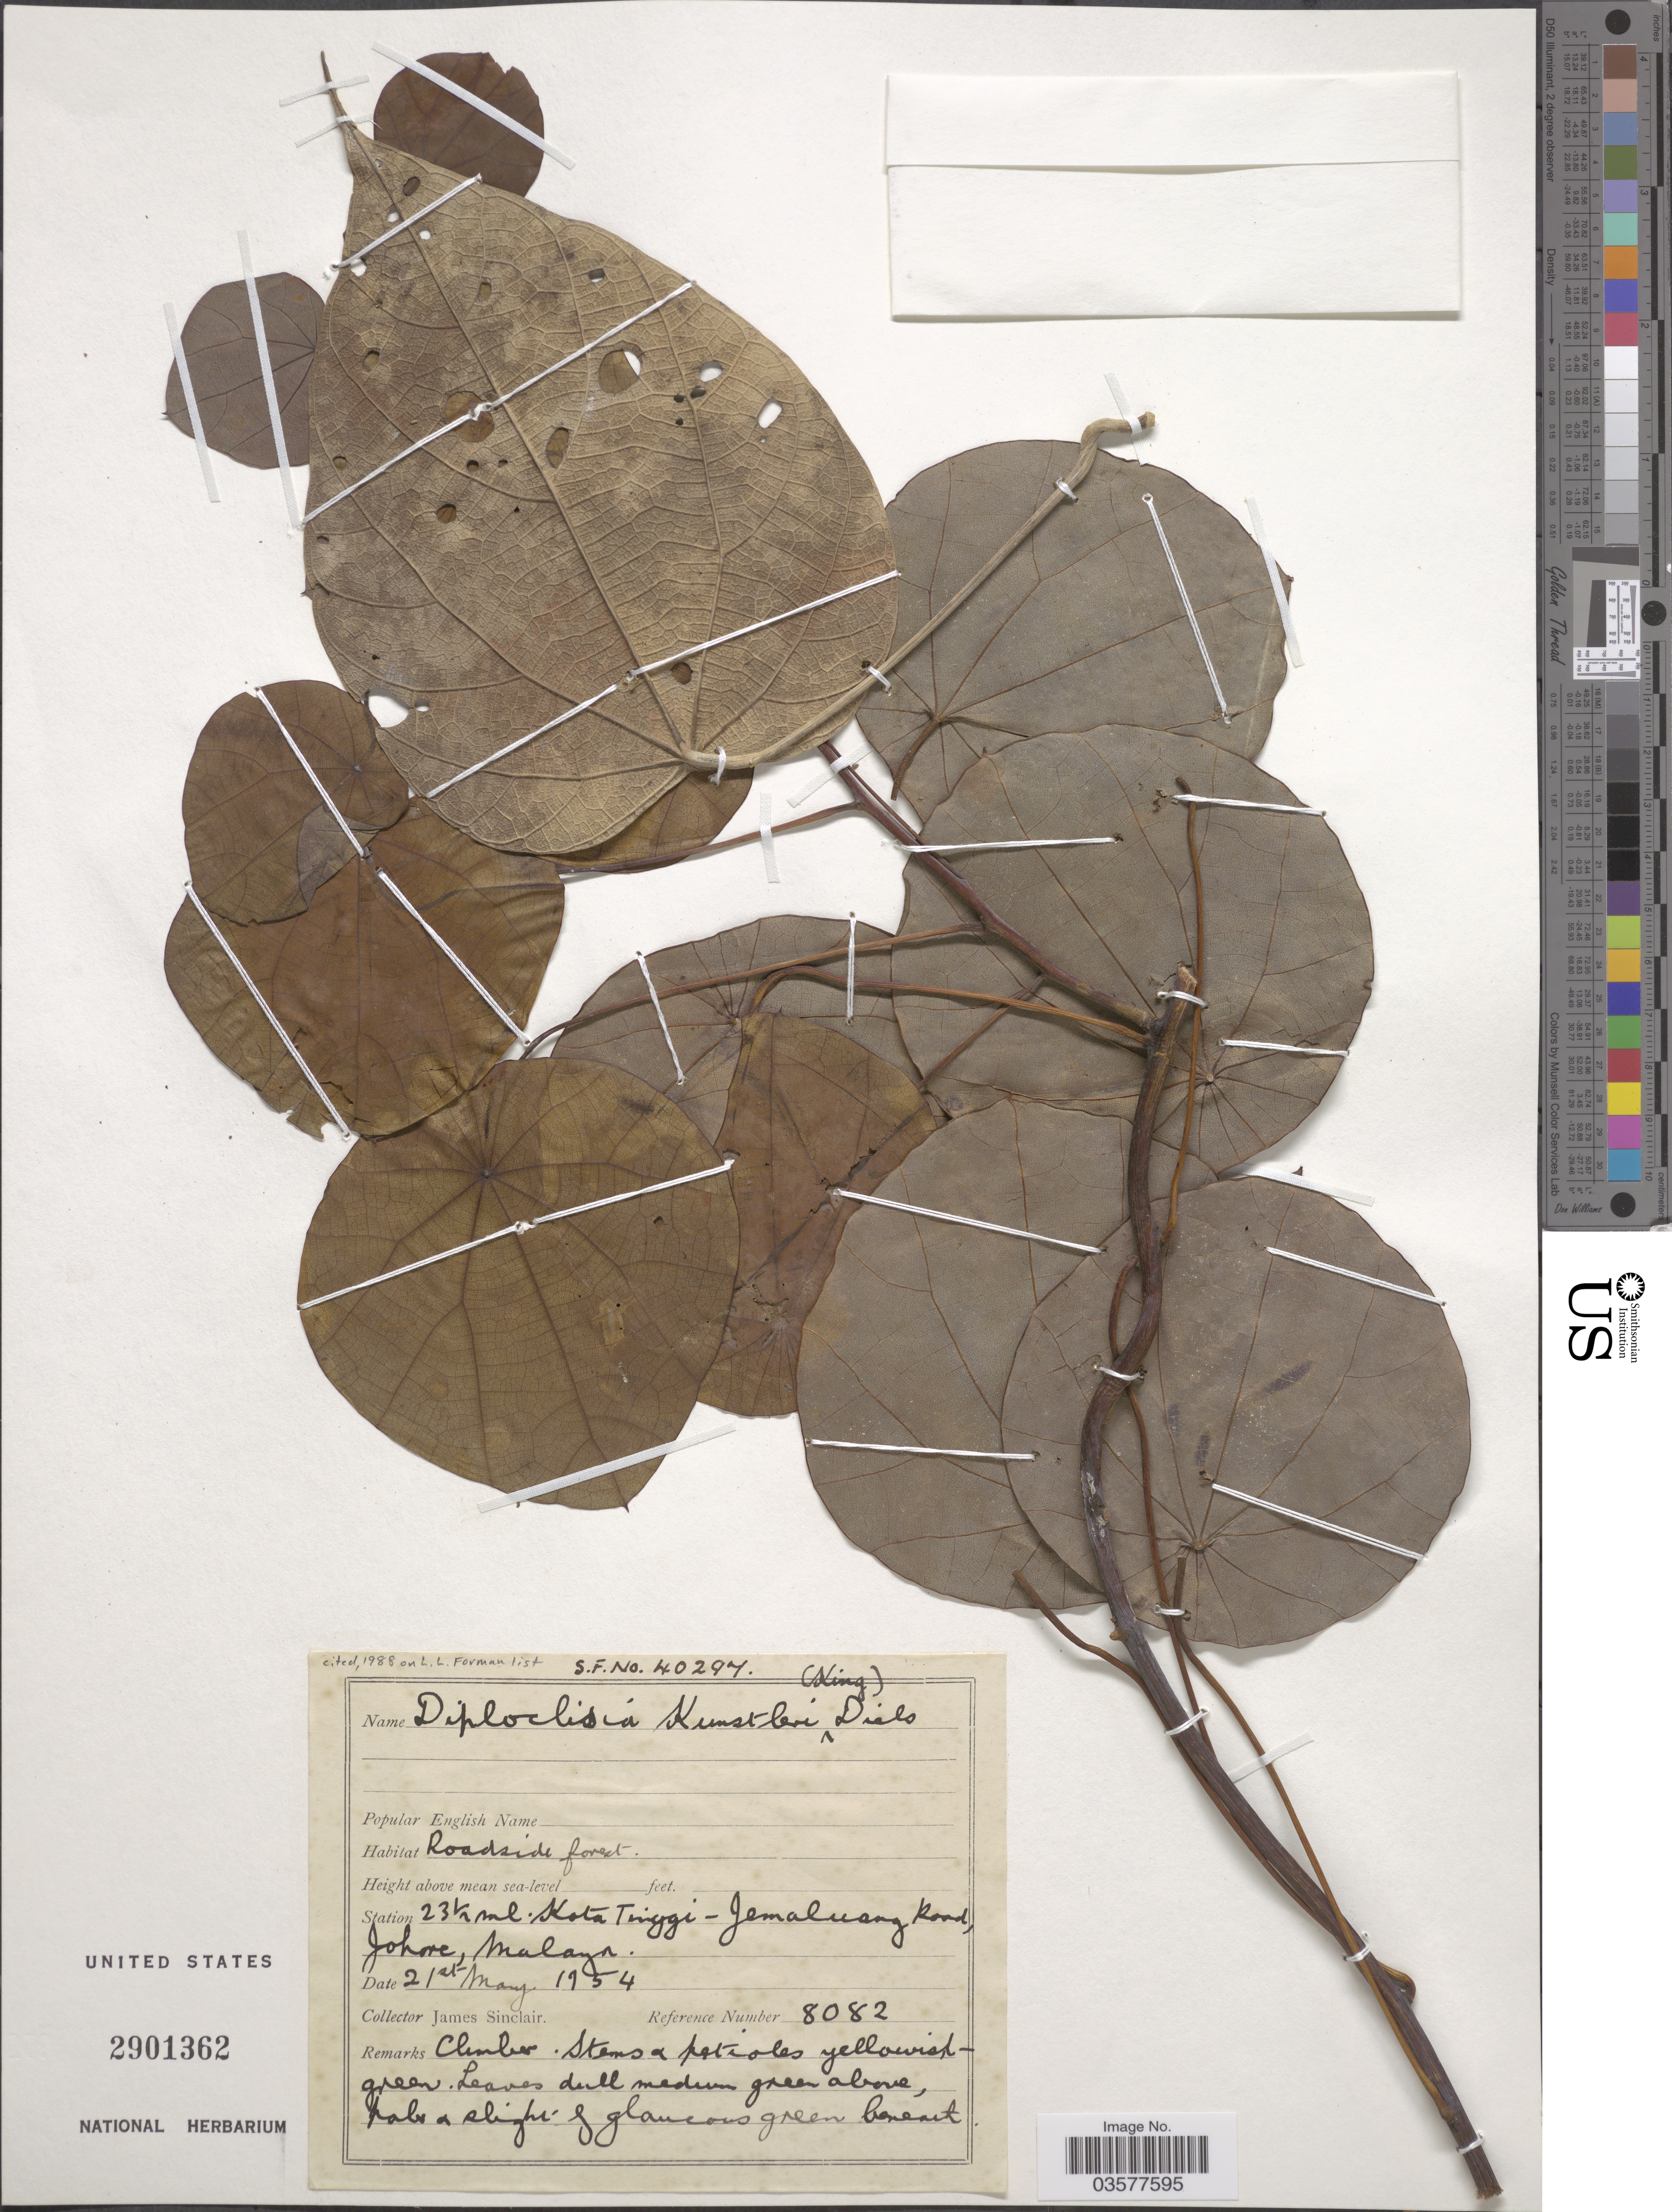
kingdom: Plantae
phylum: Tracheophyta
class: Magnoliopsida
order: Ranunculales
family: Menispermaceae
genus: Diploclisia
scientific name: Diploclisia kunstleri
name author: (King) Diels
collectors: J. Sinclair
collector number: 8082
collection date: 1954-05-21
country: Malaysia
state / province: Johor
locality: Station 23½ ml. Kota Tinggi-Jemaluang Road, Johore, Malaya.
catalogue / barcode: US 2901362